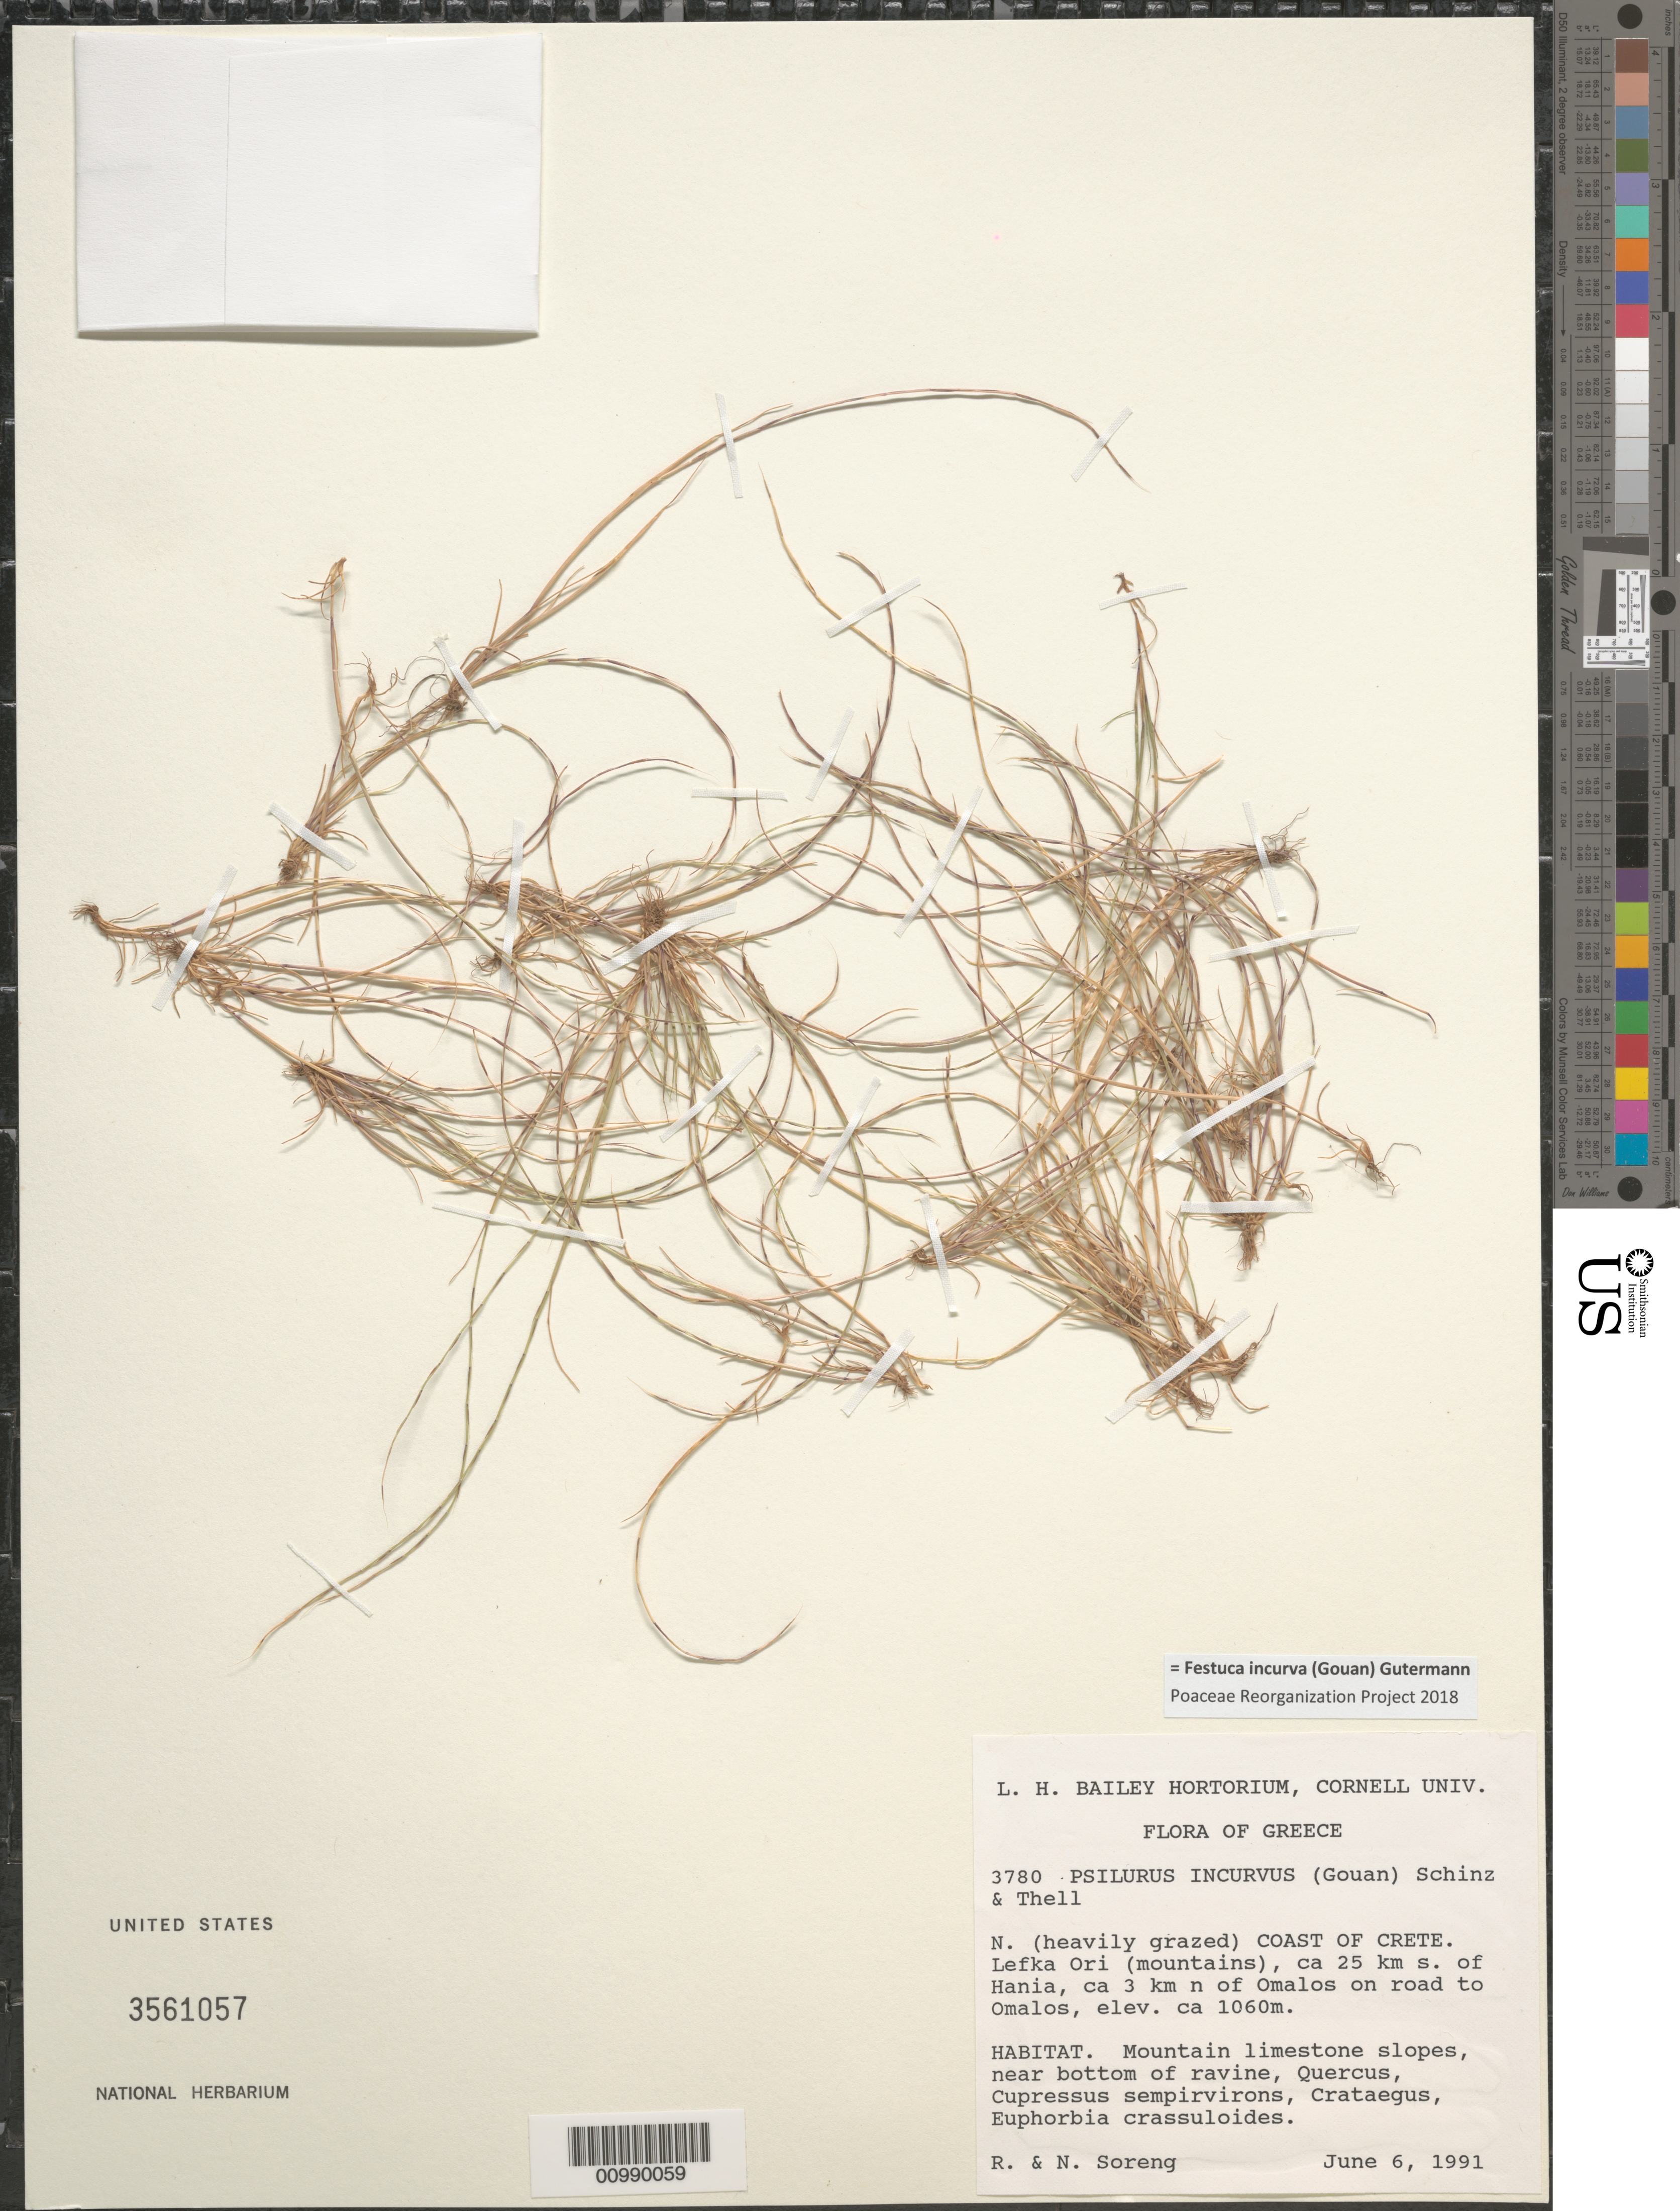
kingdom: Plantae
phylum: Tracheophyta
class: Liliopsida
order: Poales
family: Poaceae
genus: Festuca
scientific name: Festuca incurva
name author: (Gouan) Gutermann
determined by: Poaceae Reorganization Project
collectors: R. J. Soreng & N. L. Soreng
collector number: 3780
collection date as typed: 06 Jun 1991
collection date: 1991-06-06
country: Greece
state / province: Crete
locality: N coast. Lefka Ori (mountains), ca 25 km S of Hania, ca 3 km N of Omalos on road to Omalos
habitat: Mountain limestone slopes, near bottom of ravine, Quercus, Cupressus sempirvirons, Crataegus, Euphorbia crassuloides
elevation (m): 1060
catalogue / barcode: US 3561057